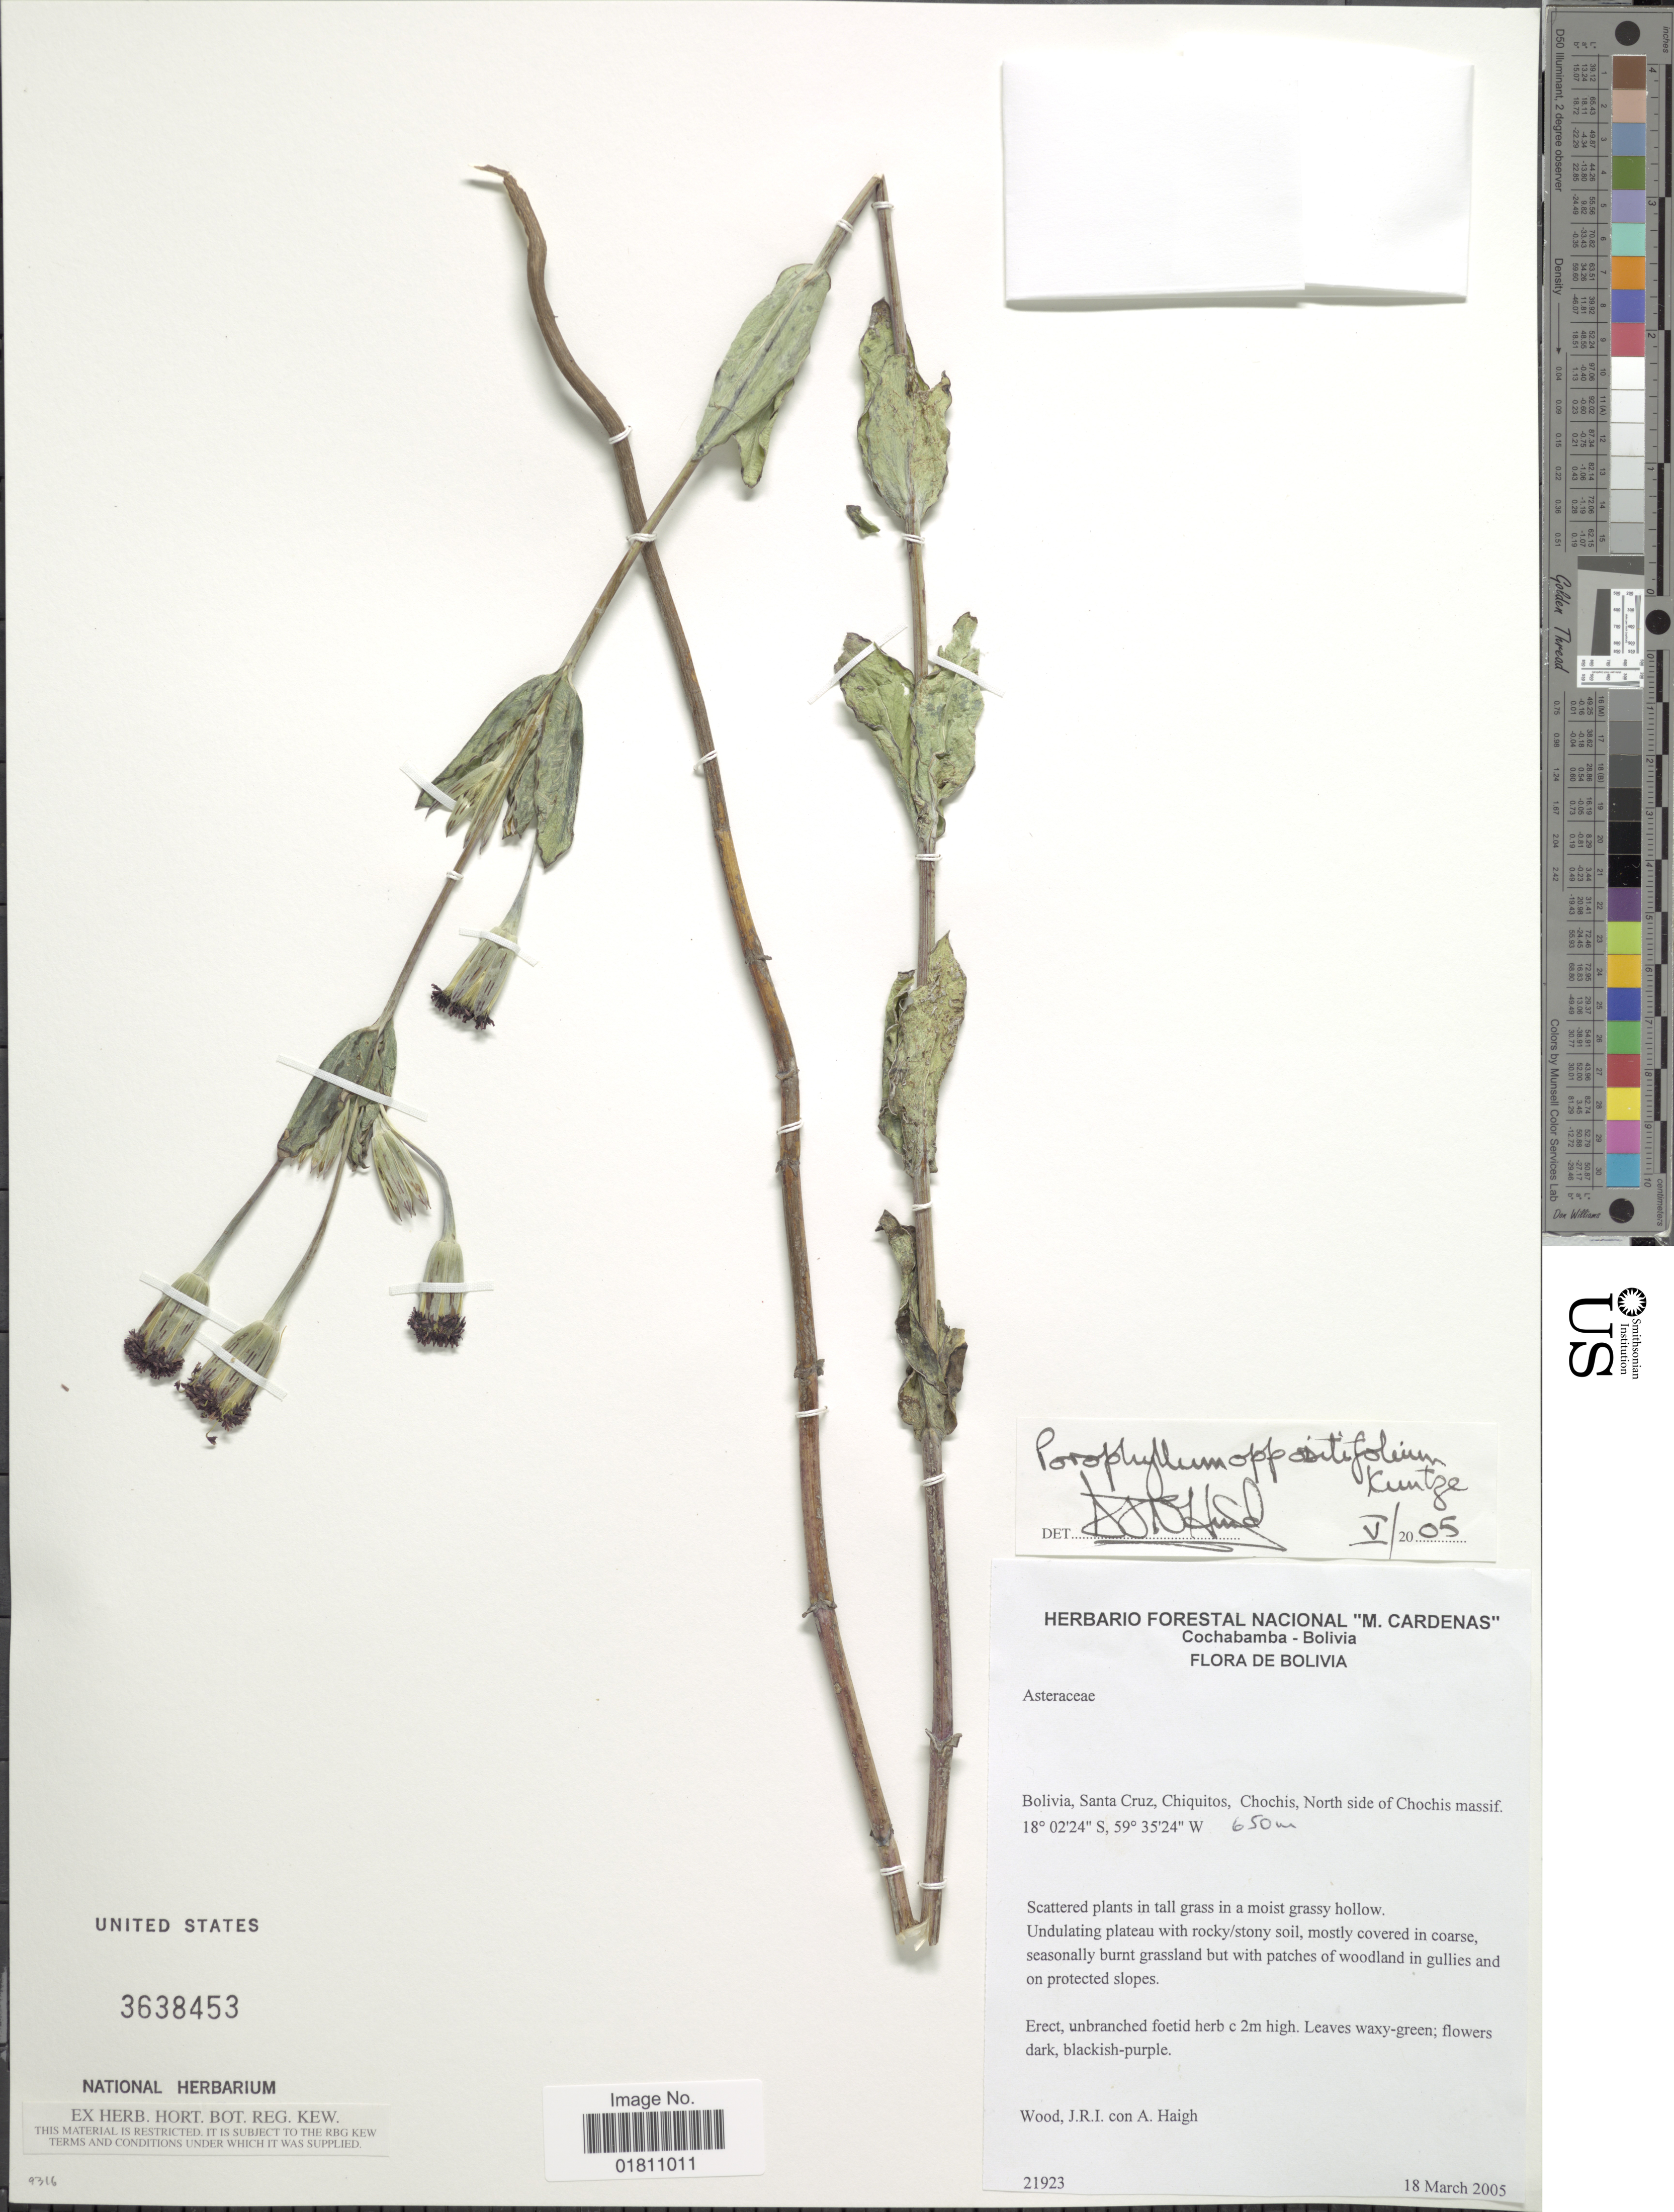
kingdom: Plantae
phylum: Tracheophyta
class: Magnoliopsida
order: Asterales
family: Asteraceae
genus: Porophyllum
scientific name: Porophyllum platyphyllum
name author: Chodat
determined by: Anzuinelli, M.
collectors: J. R. I. Wood & A. Haigh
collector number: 21923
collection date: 2005-03-18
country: Bolivia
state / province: Santa Cruz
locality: Chiquitos, Chochis, North side of Chichis massif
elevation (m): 650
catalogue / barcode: US 3638453